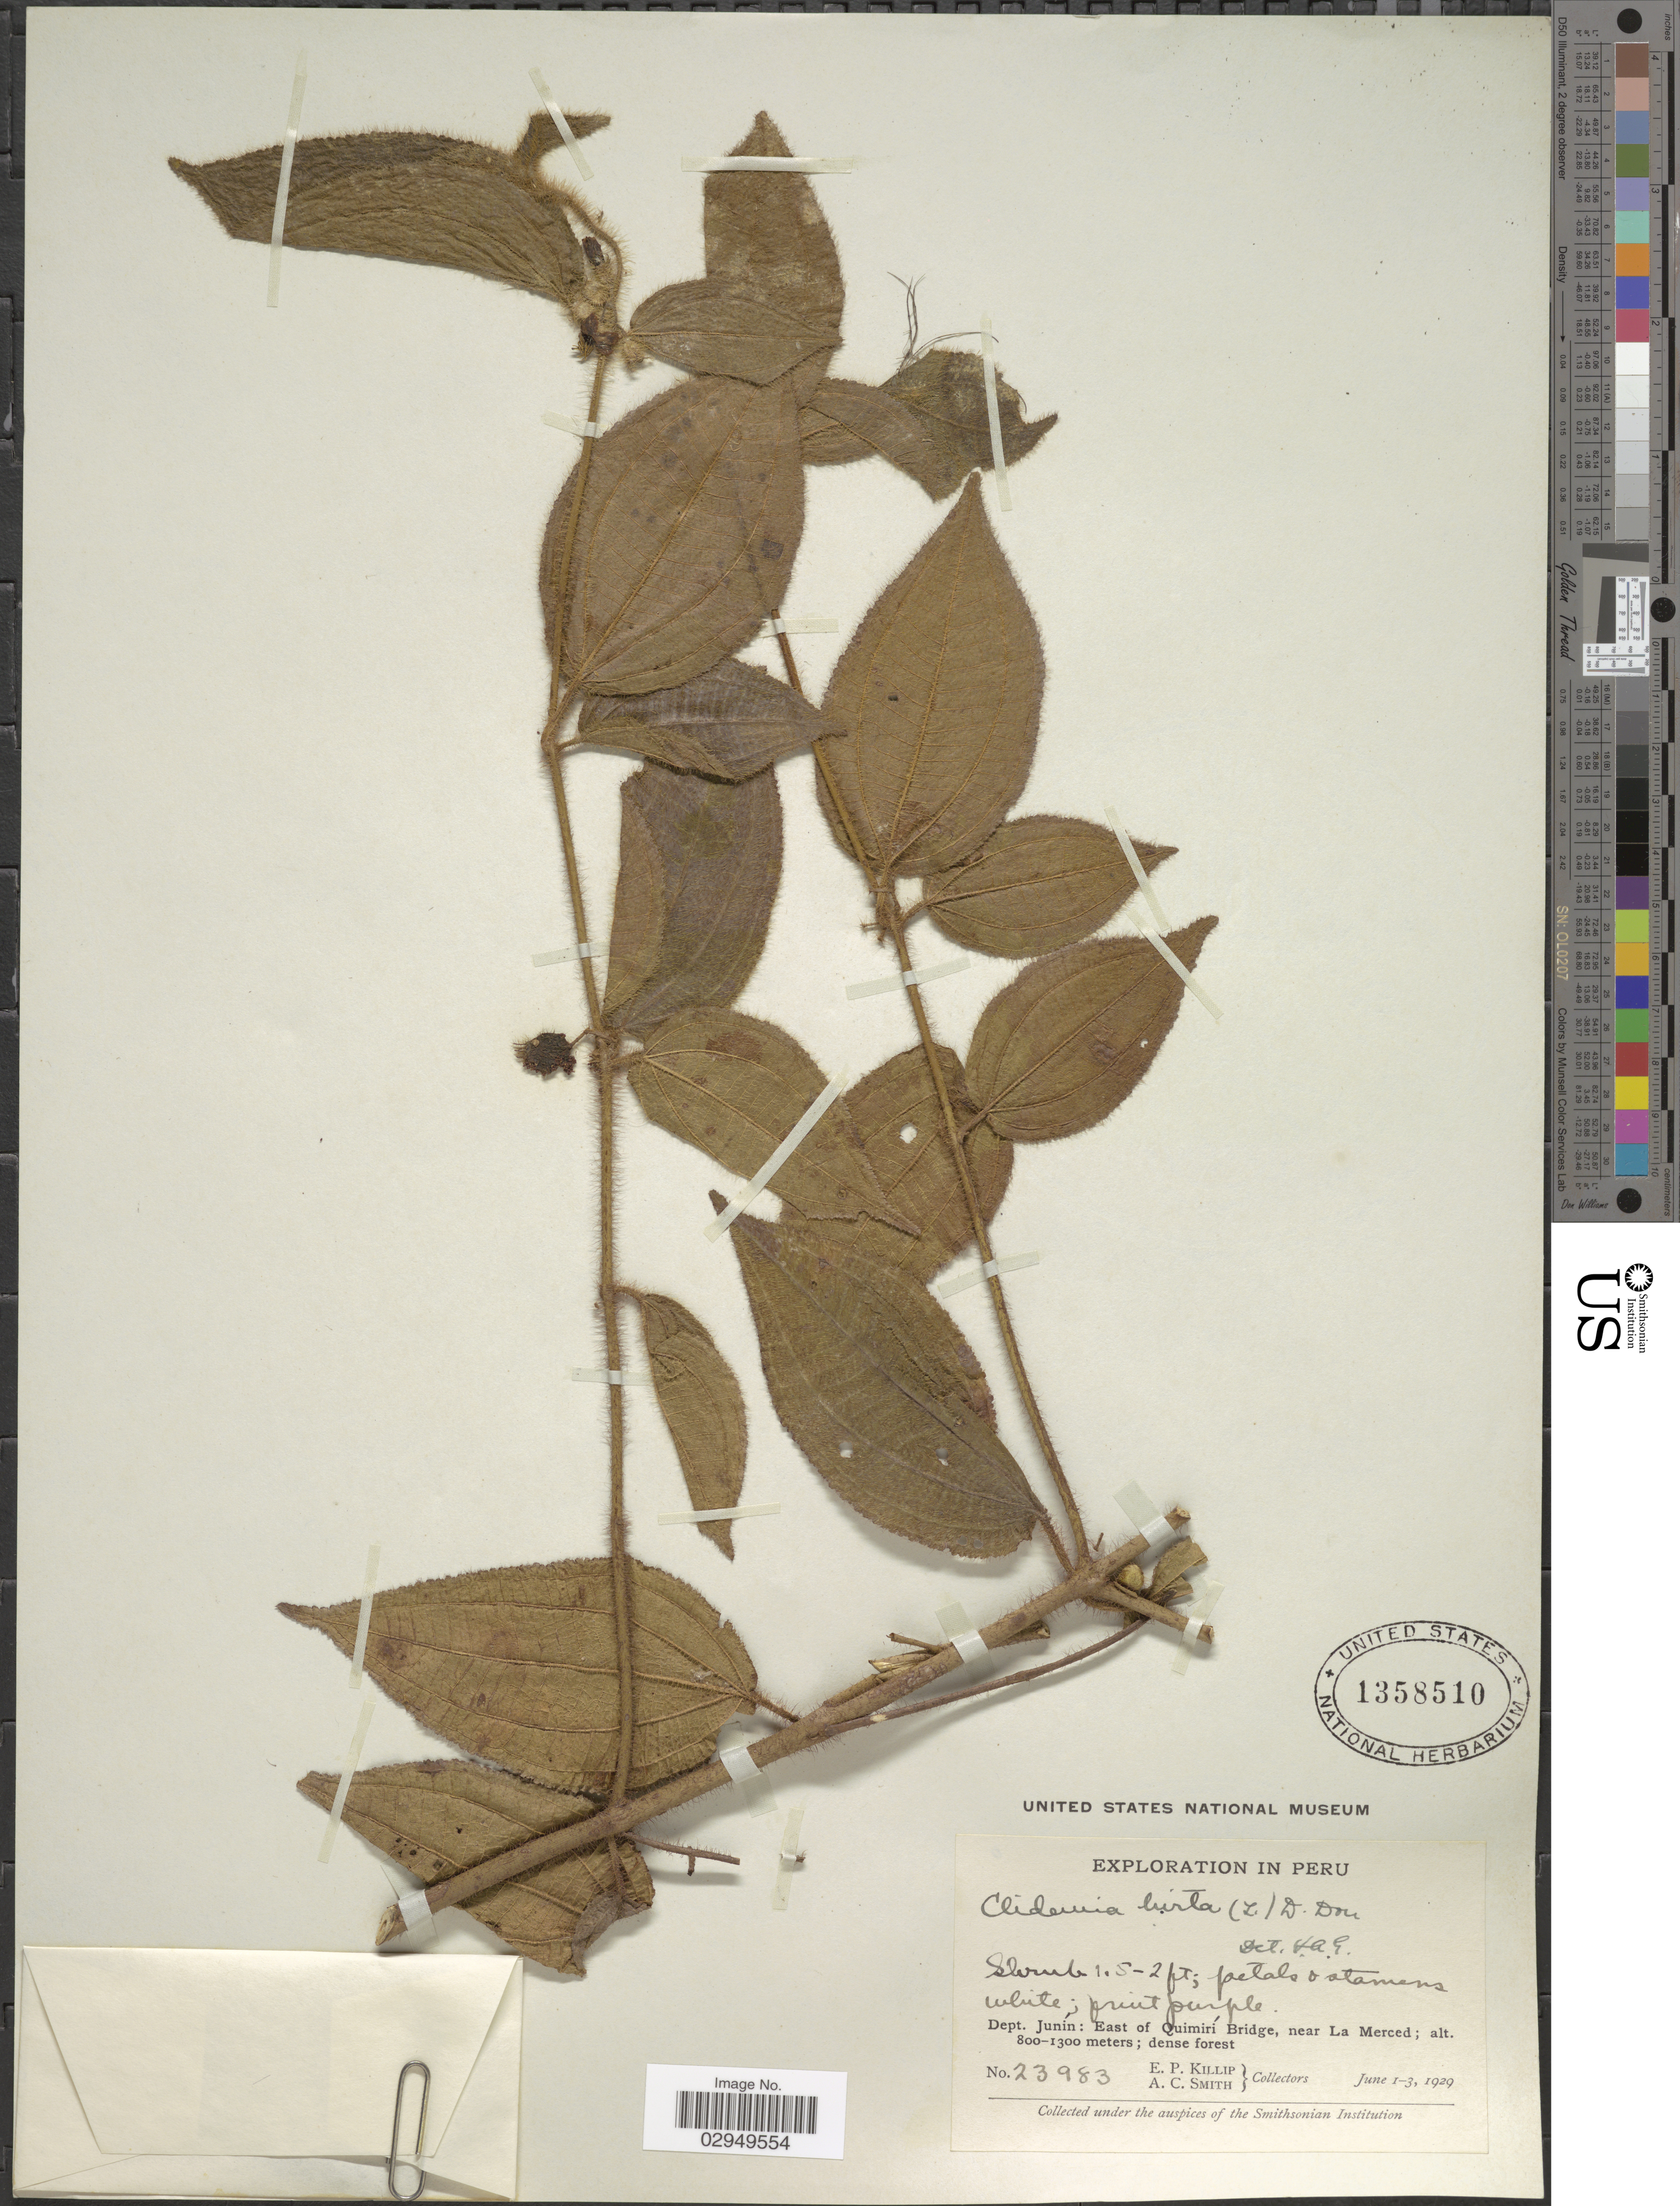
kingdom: Plantae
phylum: Tracheophyta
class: Magnoliopsida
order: Myrtales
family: Melastomataceae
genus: Clidemia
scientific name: Clidemia hirta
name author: (L.) D. Don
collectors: E. P. Killip & A. C. Smith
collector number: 23983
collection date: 1929-06-01/1929-06-03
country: Peru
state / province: Junín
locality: Dept. Junín: East of Quimirí Bridge, near La Merced.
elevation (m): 800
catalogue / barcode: US 1358510